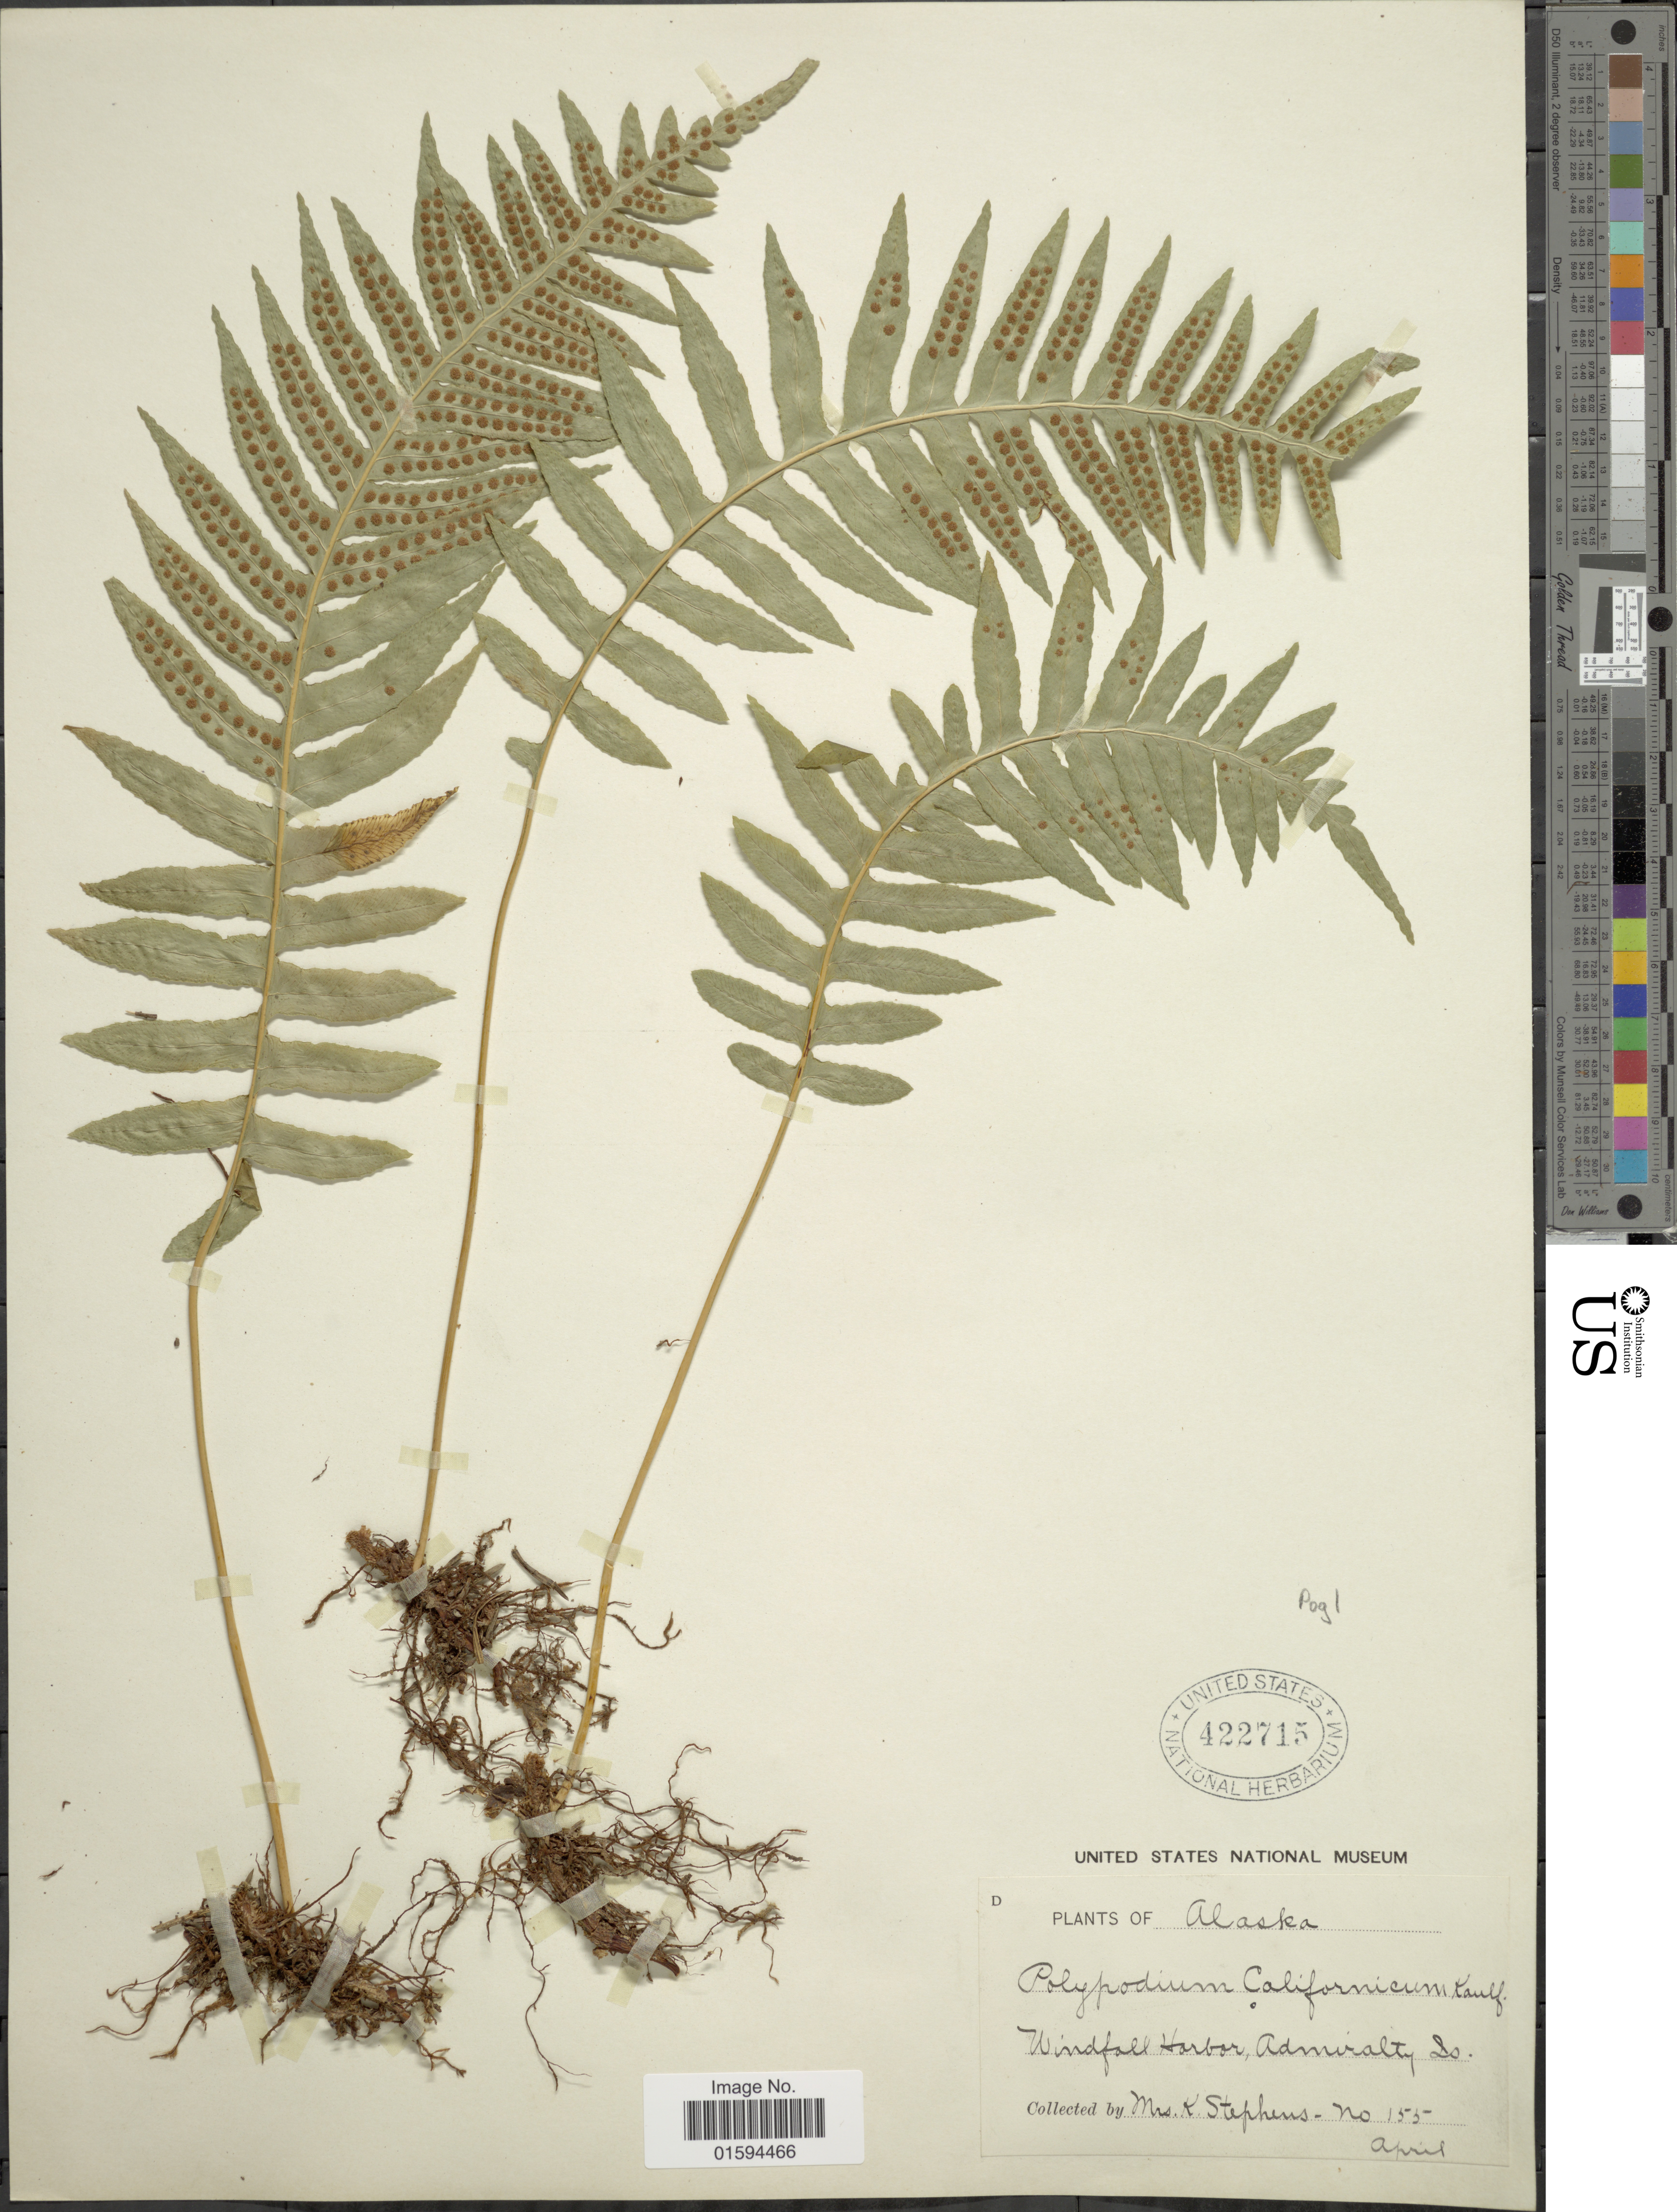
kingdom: Plantae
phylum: Tracheophyta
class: Polypodiopsida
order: Polypodiales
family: Polypodiaceae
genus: Polypodium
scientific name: Polypodium glycyrrhiza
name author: D.C. Eaton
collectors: K. Stephens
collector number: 155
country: United States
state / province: Alaska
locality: Windfall Harbor, Admiralty Is.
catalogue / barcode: US 422715